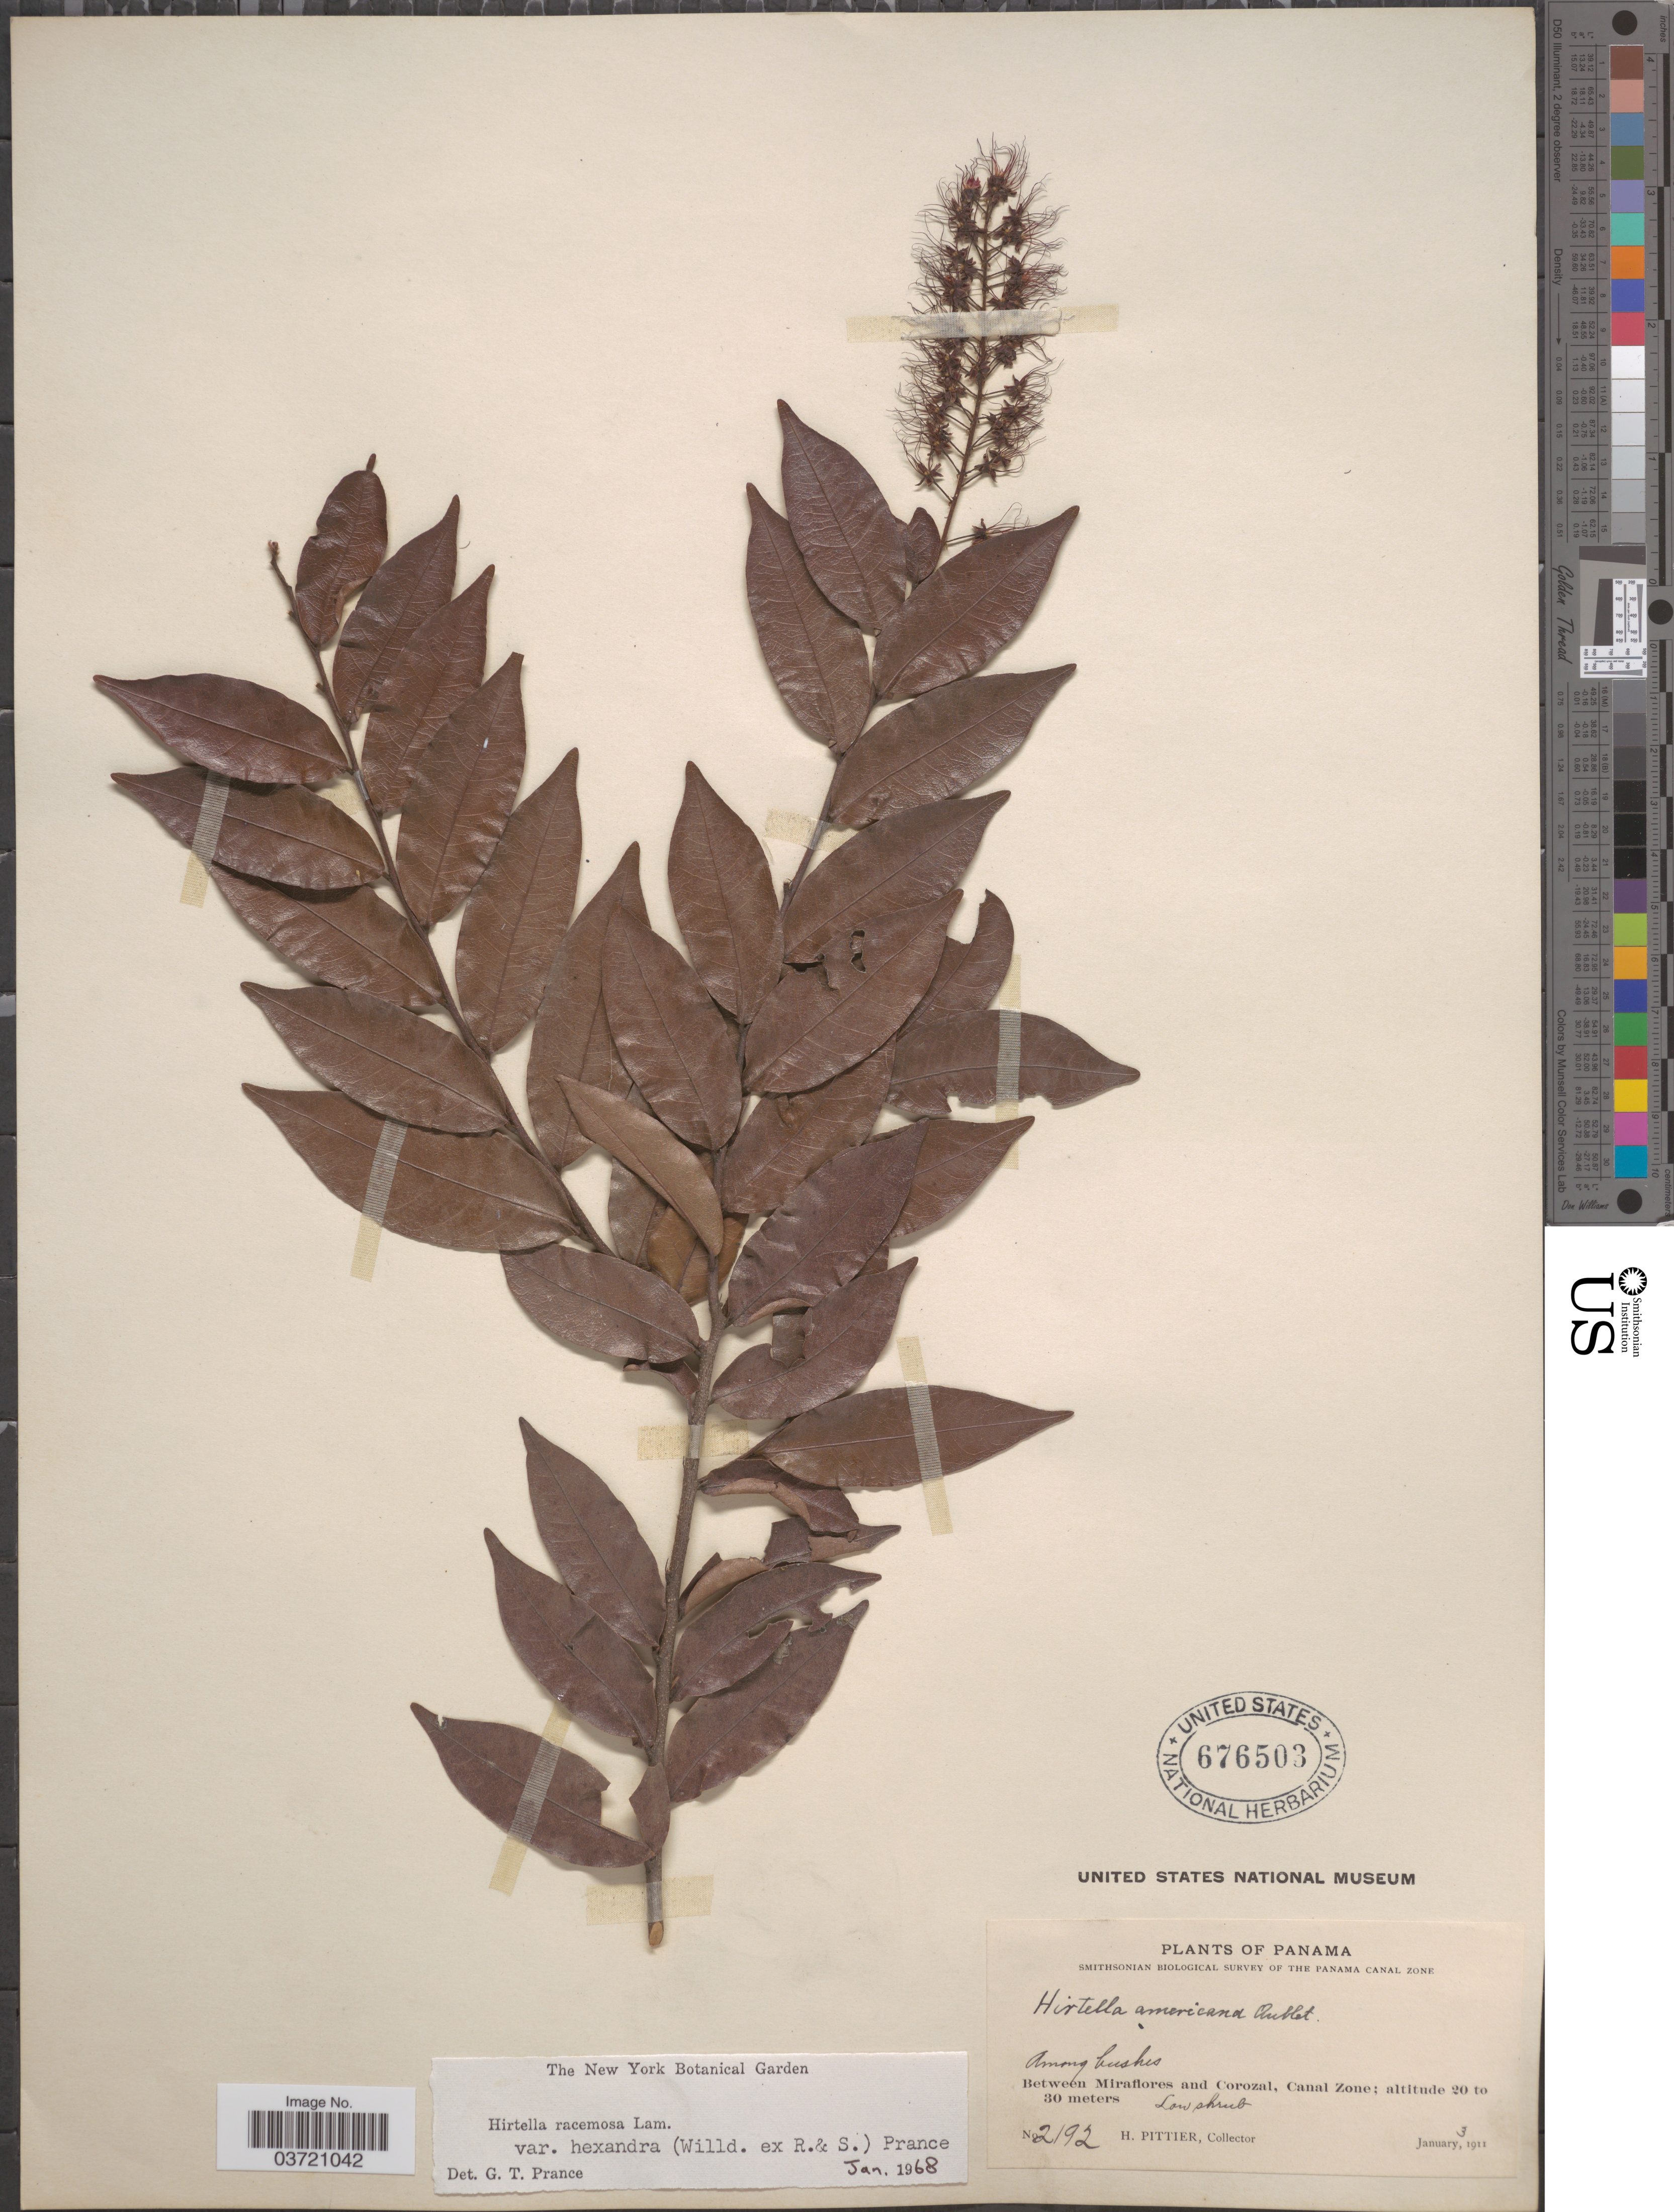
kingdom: Plantae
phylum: Tracheophyta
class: Magnoliopsida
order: Malpighiales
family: Chrysobalanaceae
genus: Hirtella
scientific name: Hirtella racemosa var. hexandra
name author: (Willd. ex Roem. & Schult.) Prance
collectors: H. F. Pittier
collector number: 2192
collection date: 1911-01-03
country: Panama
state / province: Colón / Panamá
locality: Between Miraflores and Corozal, Canal Zone.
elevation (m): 20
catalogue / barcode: US 676503